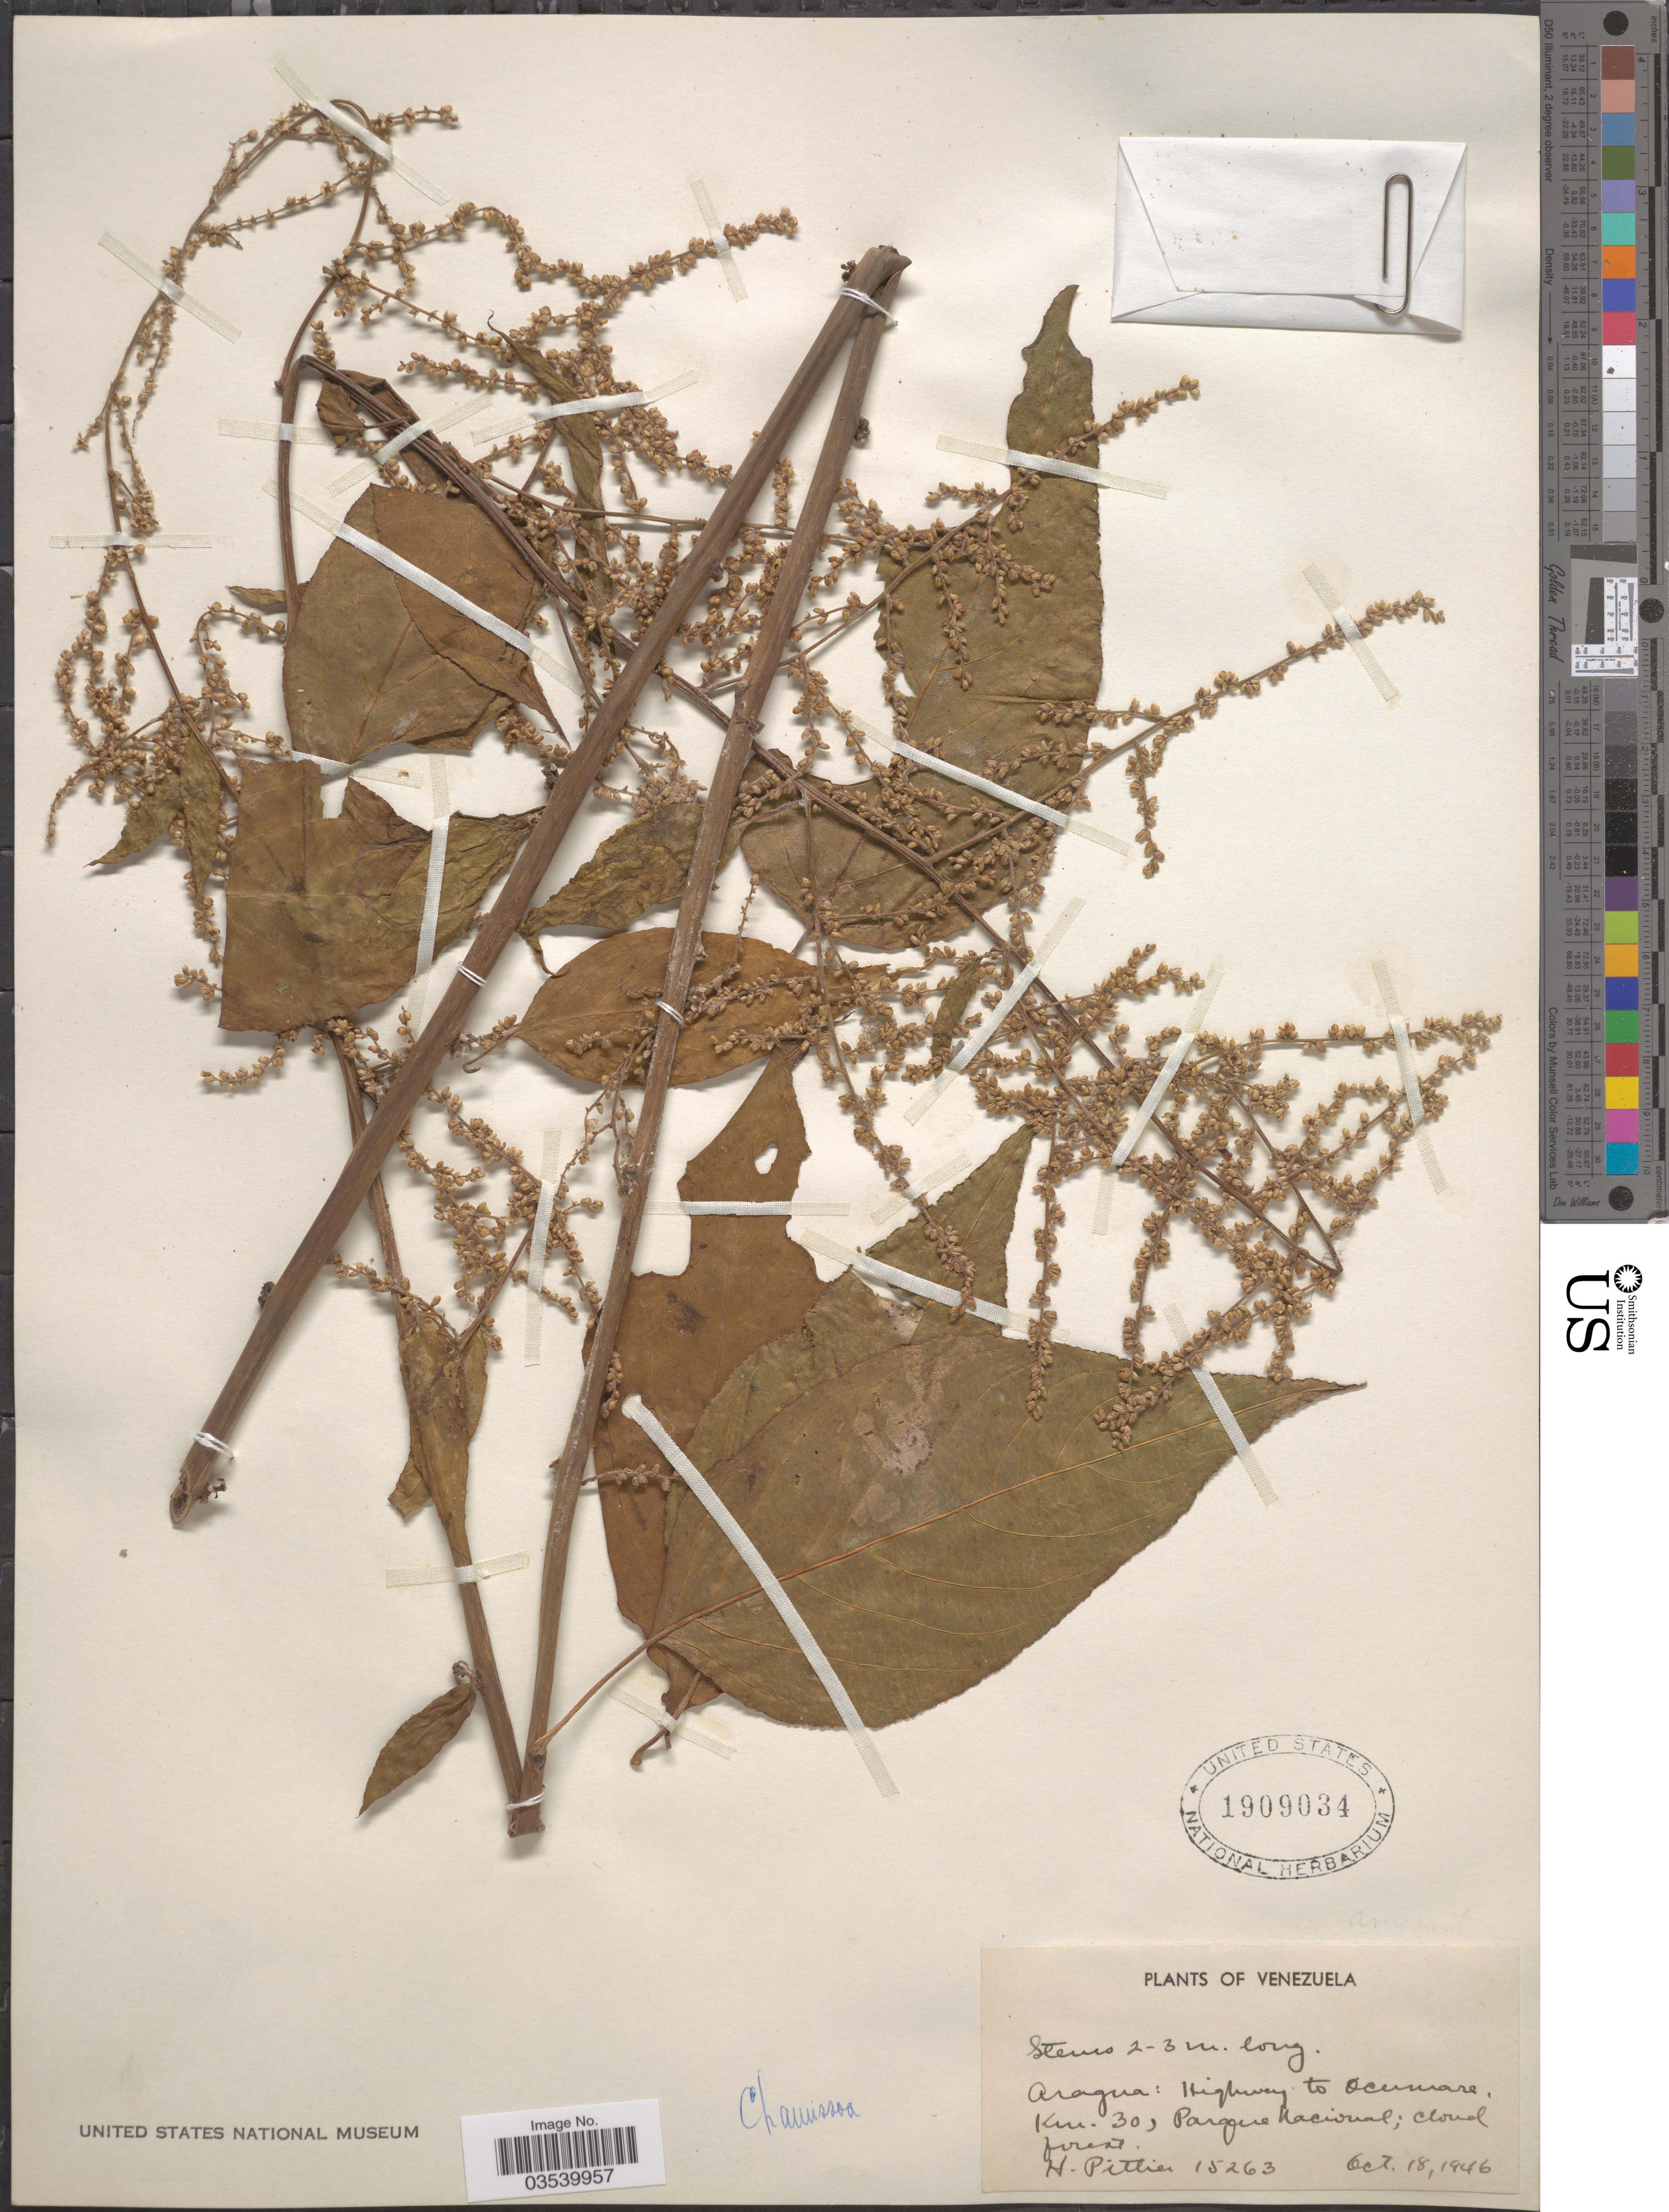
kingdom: Plantae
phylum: Tracheophyta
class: Magnoliopsida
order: Caryophyllales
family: Amaranthaceae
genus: Chamissoa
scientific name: Chamissoa sp.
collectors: H. F. Pittier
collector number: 15263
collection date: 1946-10-18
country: Venezuela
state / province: Aragua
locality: Highway to Ocumare, Km. 30, Parque Nacional.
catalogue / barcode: US 1909034